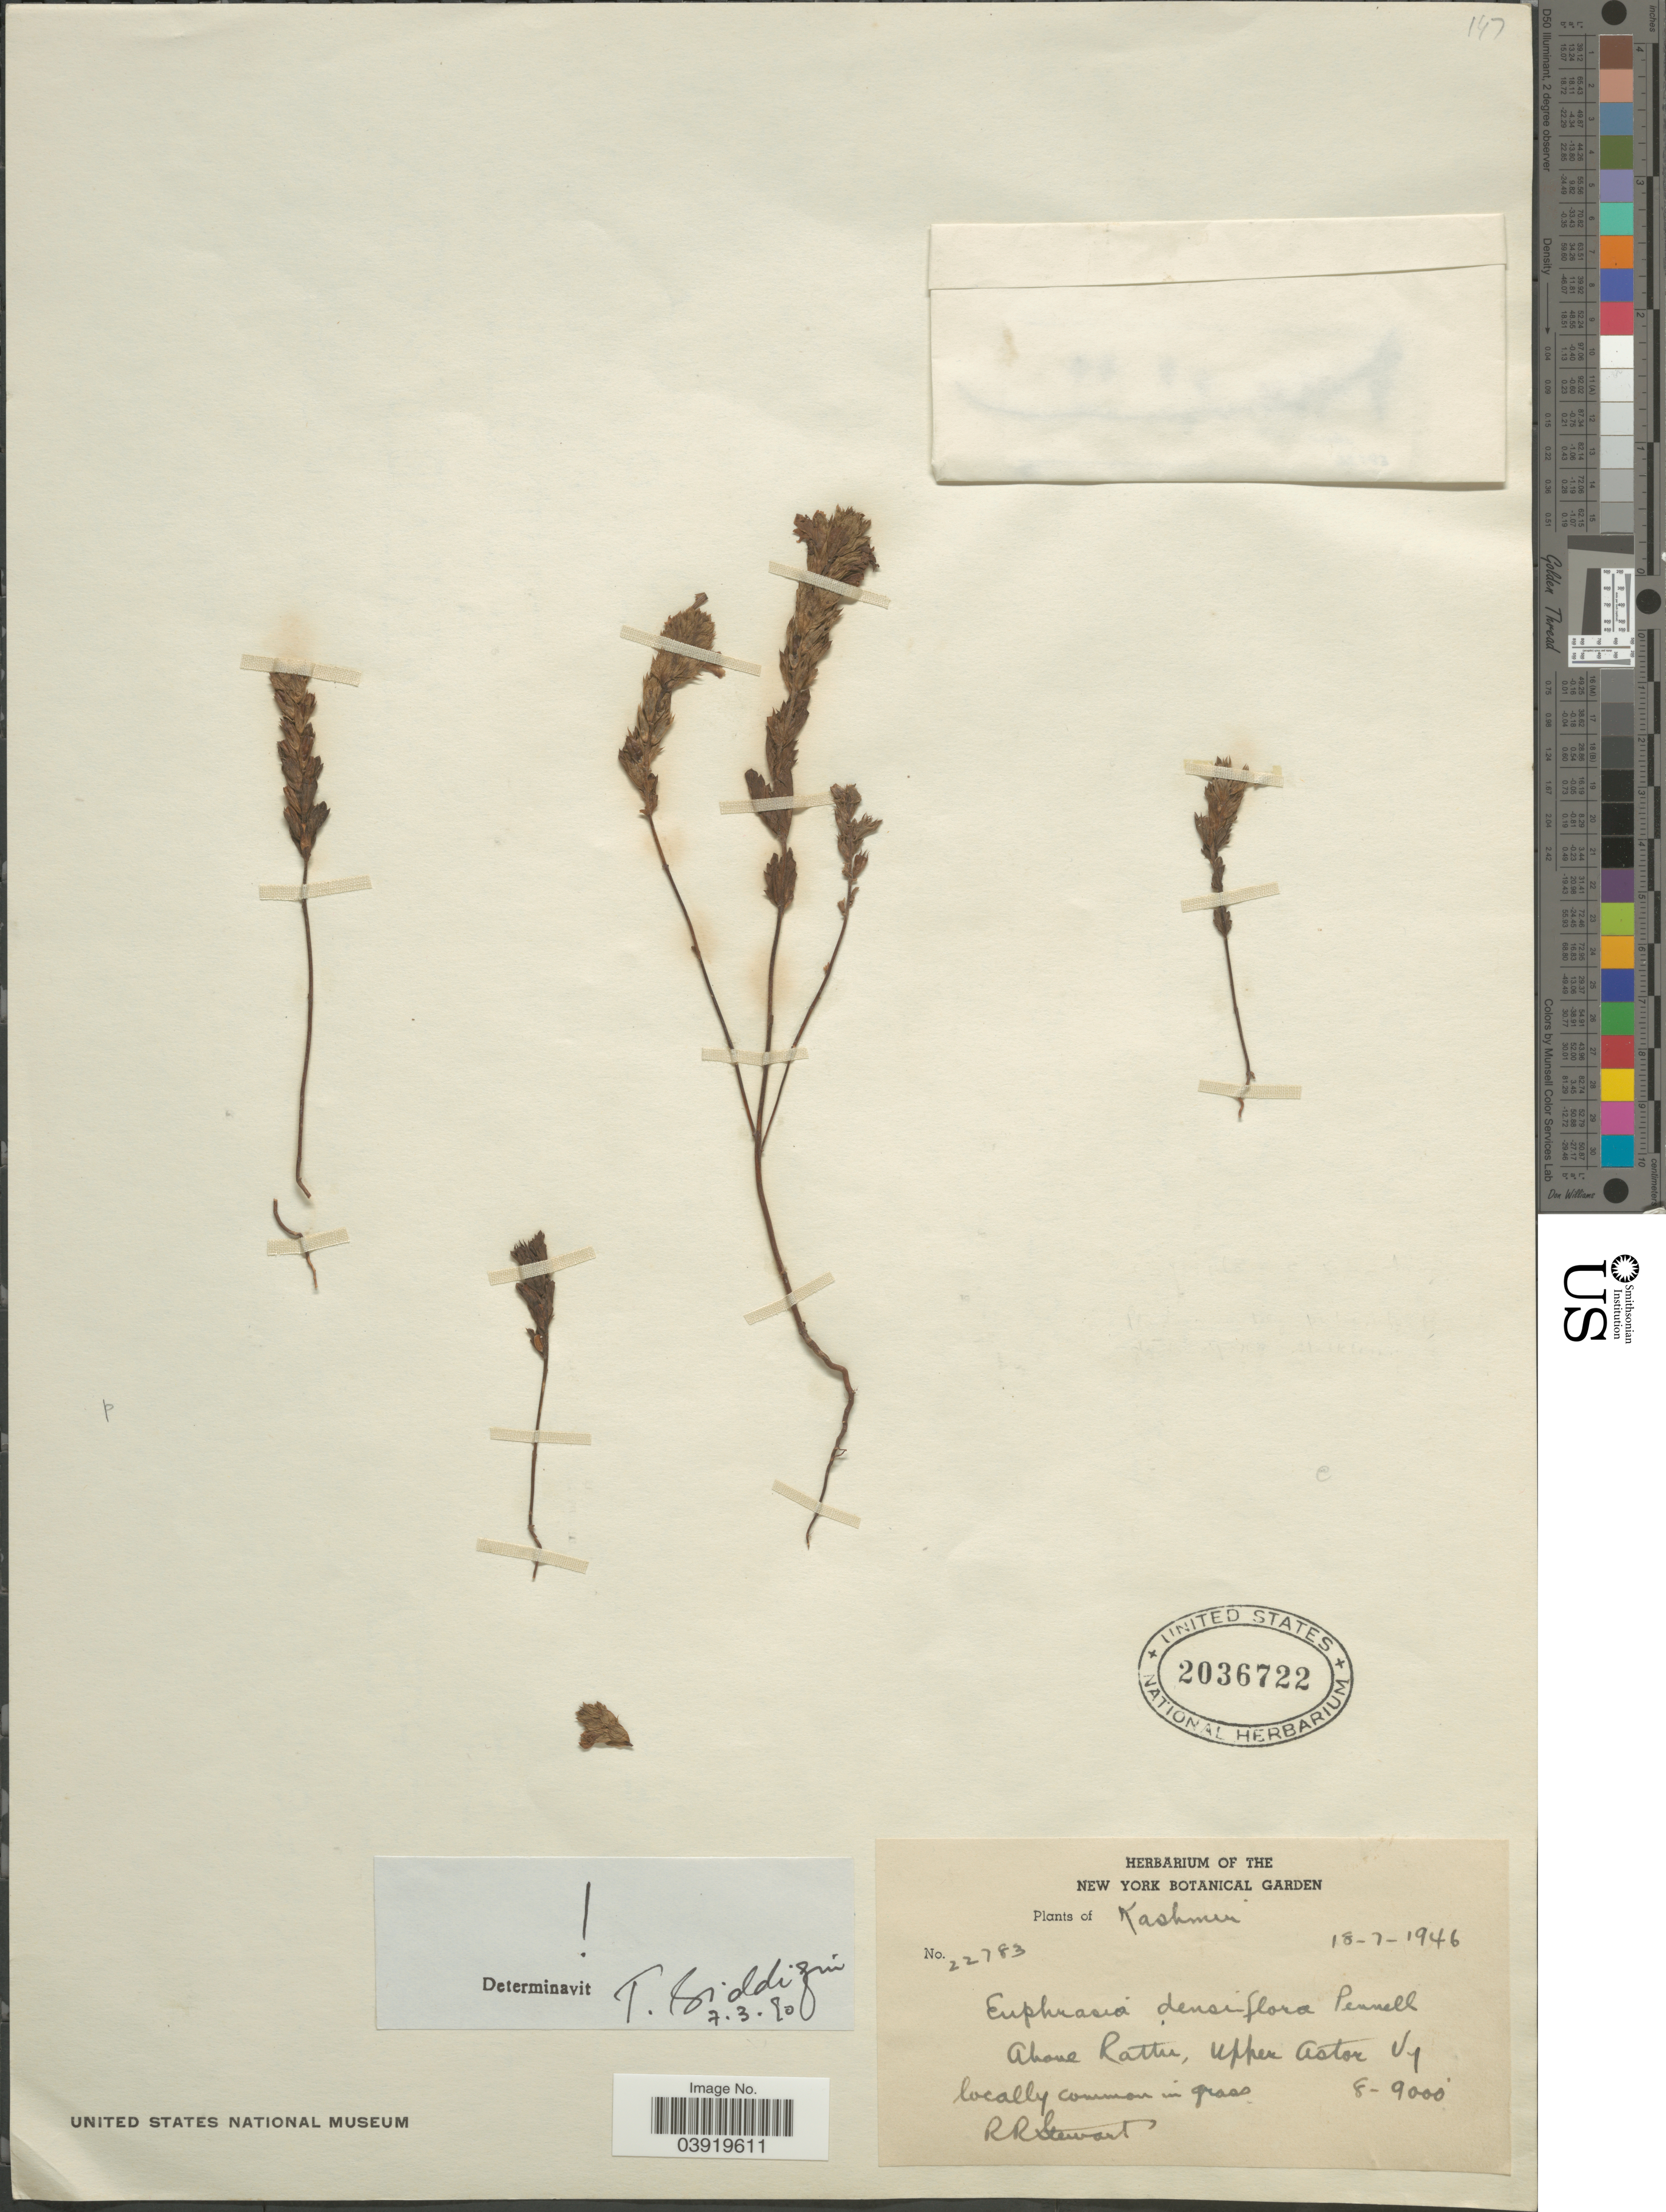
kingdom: Plantae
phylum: Tracheophyta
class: Magnoliopsida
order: Lamiales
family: Orobanchaceae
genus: Euphrasia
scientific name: Euphrasia densiflora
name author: Pennell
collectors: R. Stewart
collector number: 22783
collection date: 1946-07-18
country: India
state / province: Jammu and Kashmir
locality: Kashmir. Above Rattu, Upper Astor V1.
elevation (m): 2438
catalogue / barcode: US 2036722